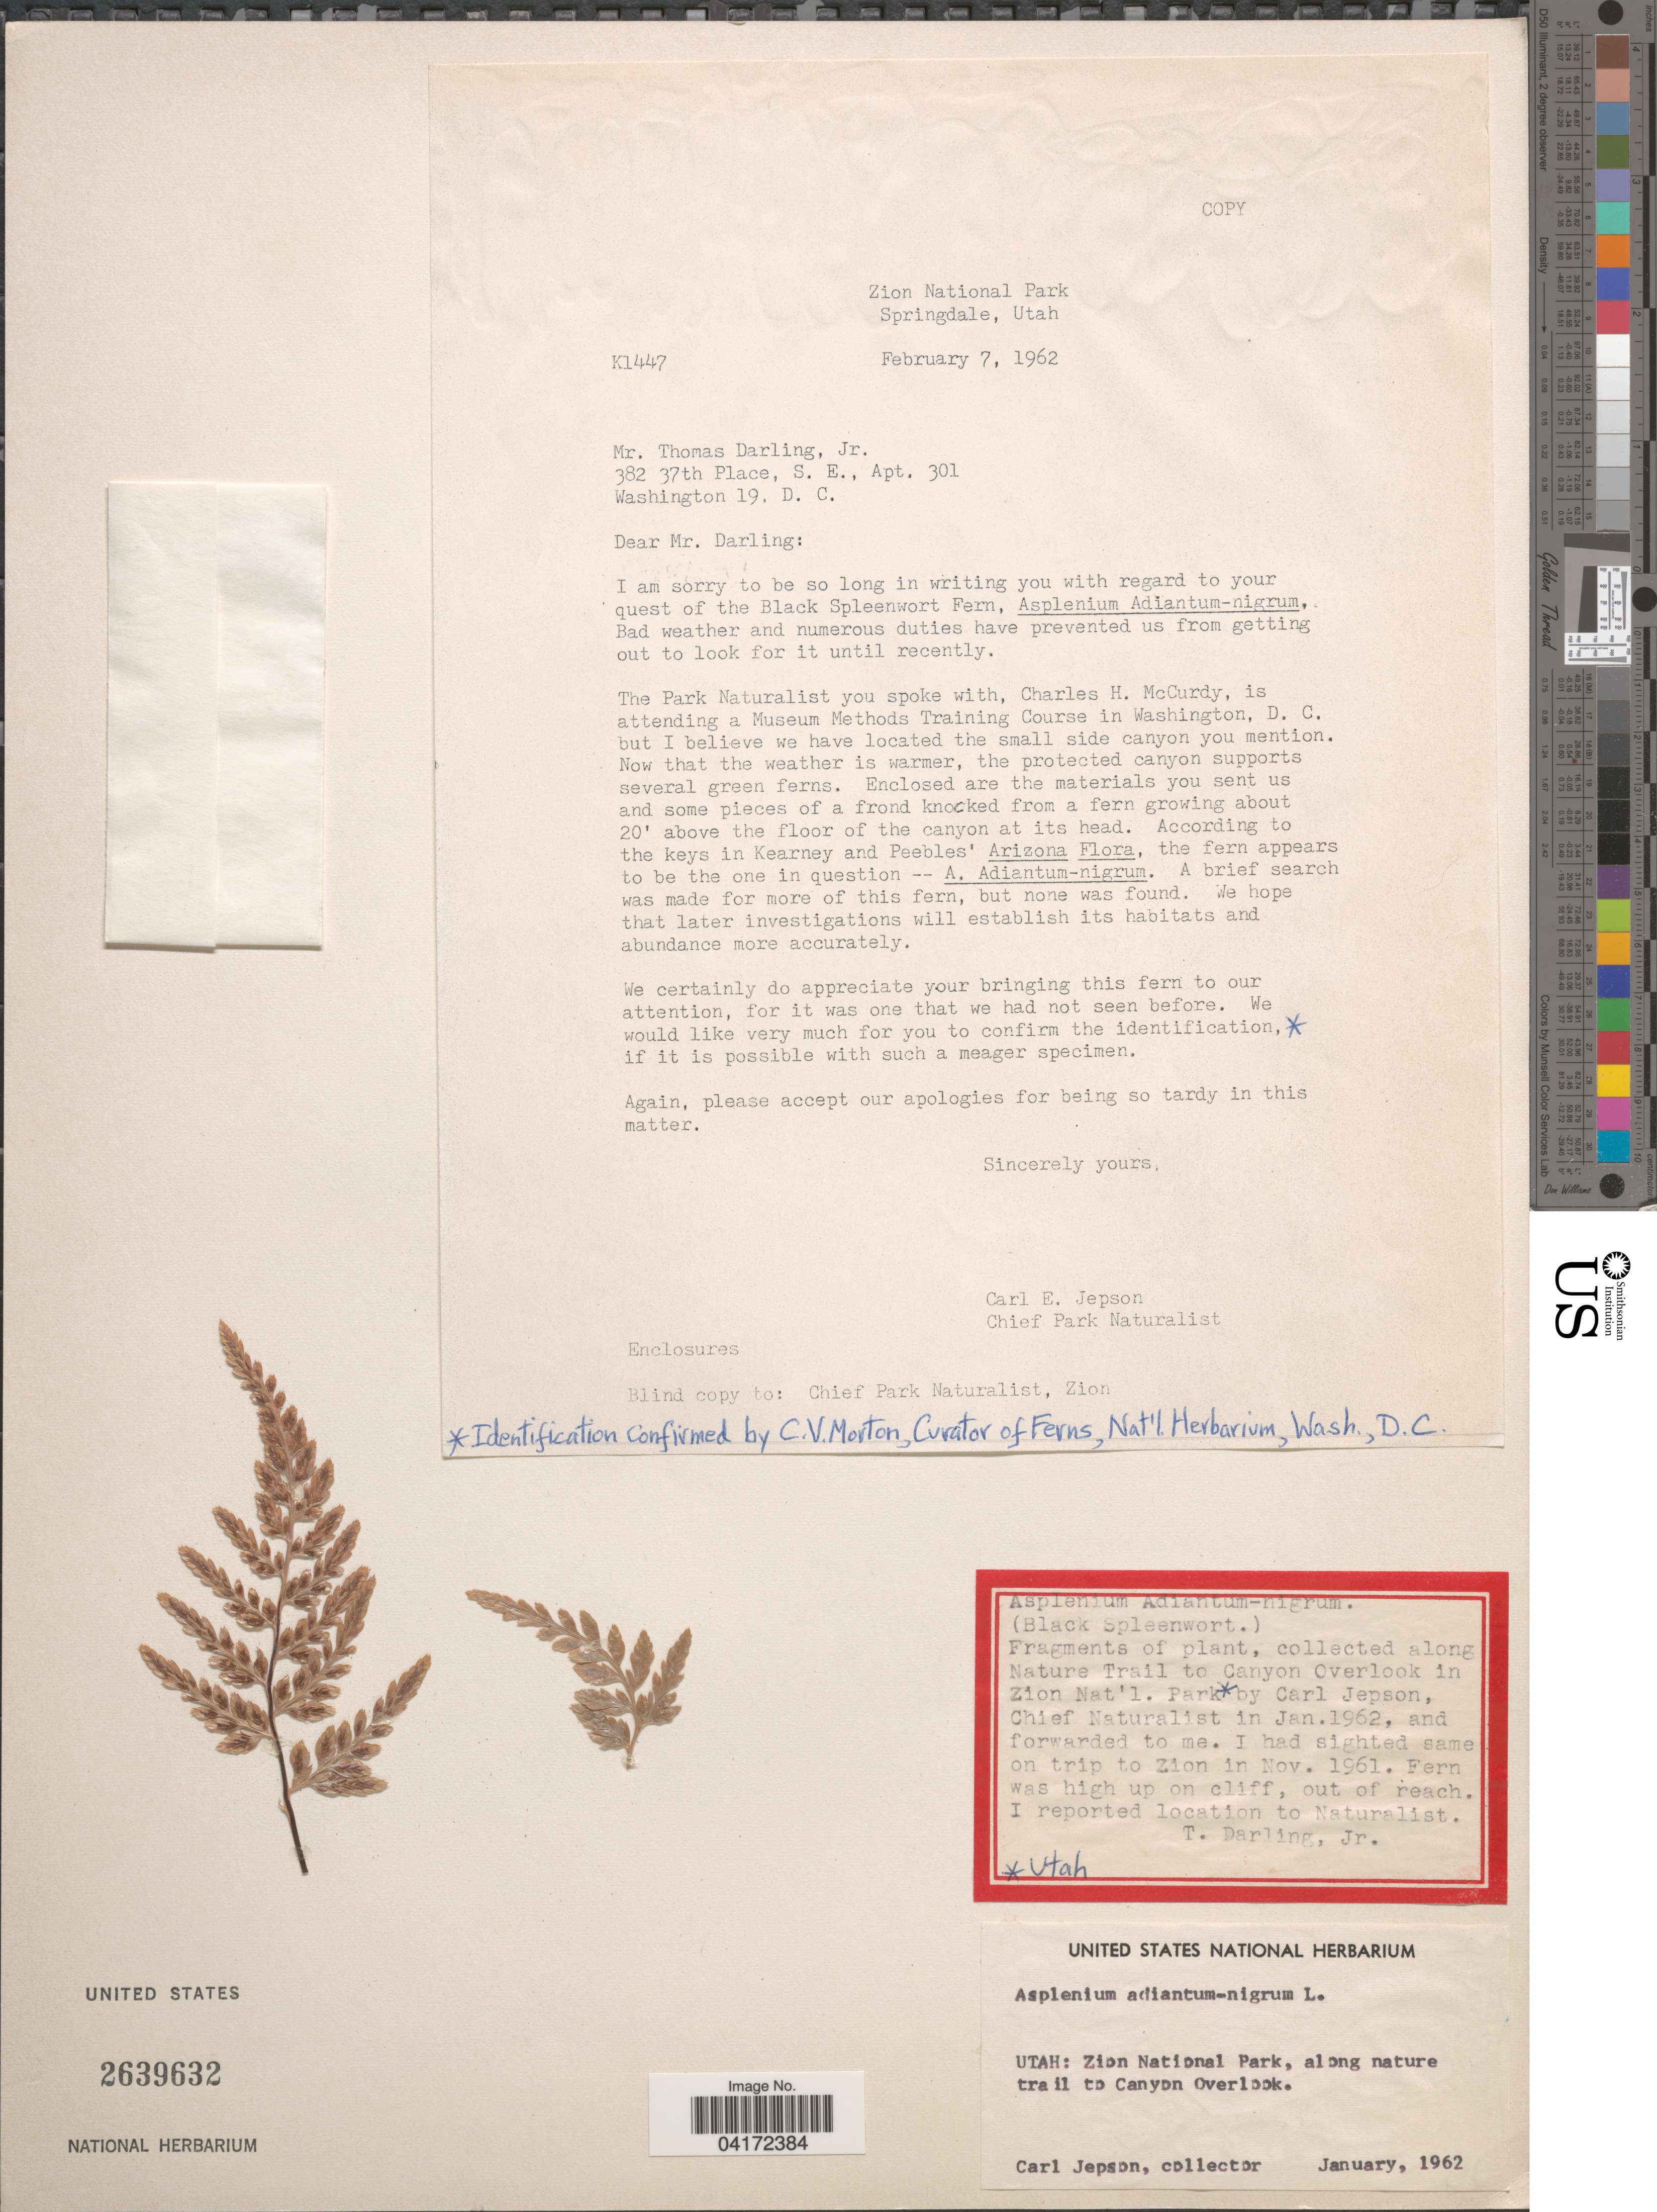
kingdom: Plantae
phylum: Tracheophyta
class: Polypodiopsida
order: Polypodiales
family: Aspleniaceae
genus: Asplenium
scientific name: Asplenium adiantum-nigrum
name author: L.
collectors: C. Jepson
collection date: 1962-01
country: United States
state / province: Utah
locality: Zion National Park, along nature trail to Canyon Overlook.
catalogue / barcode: US 2639632